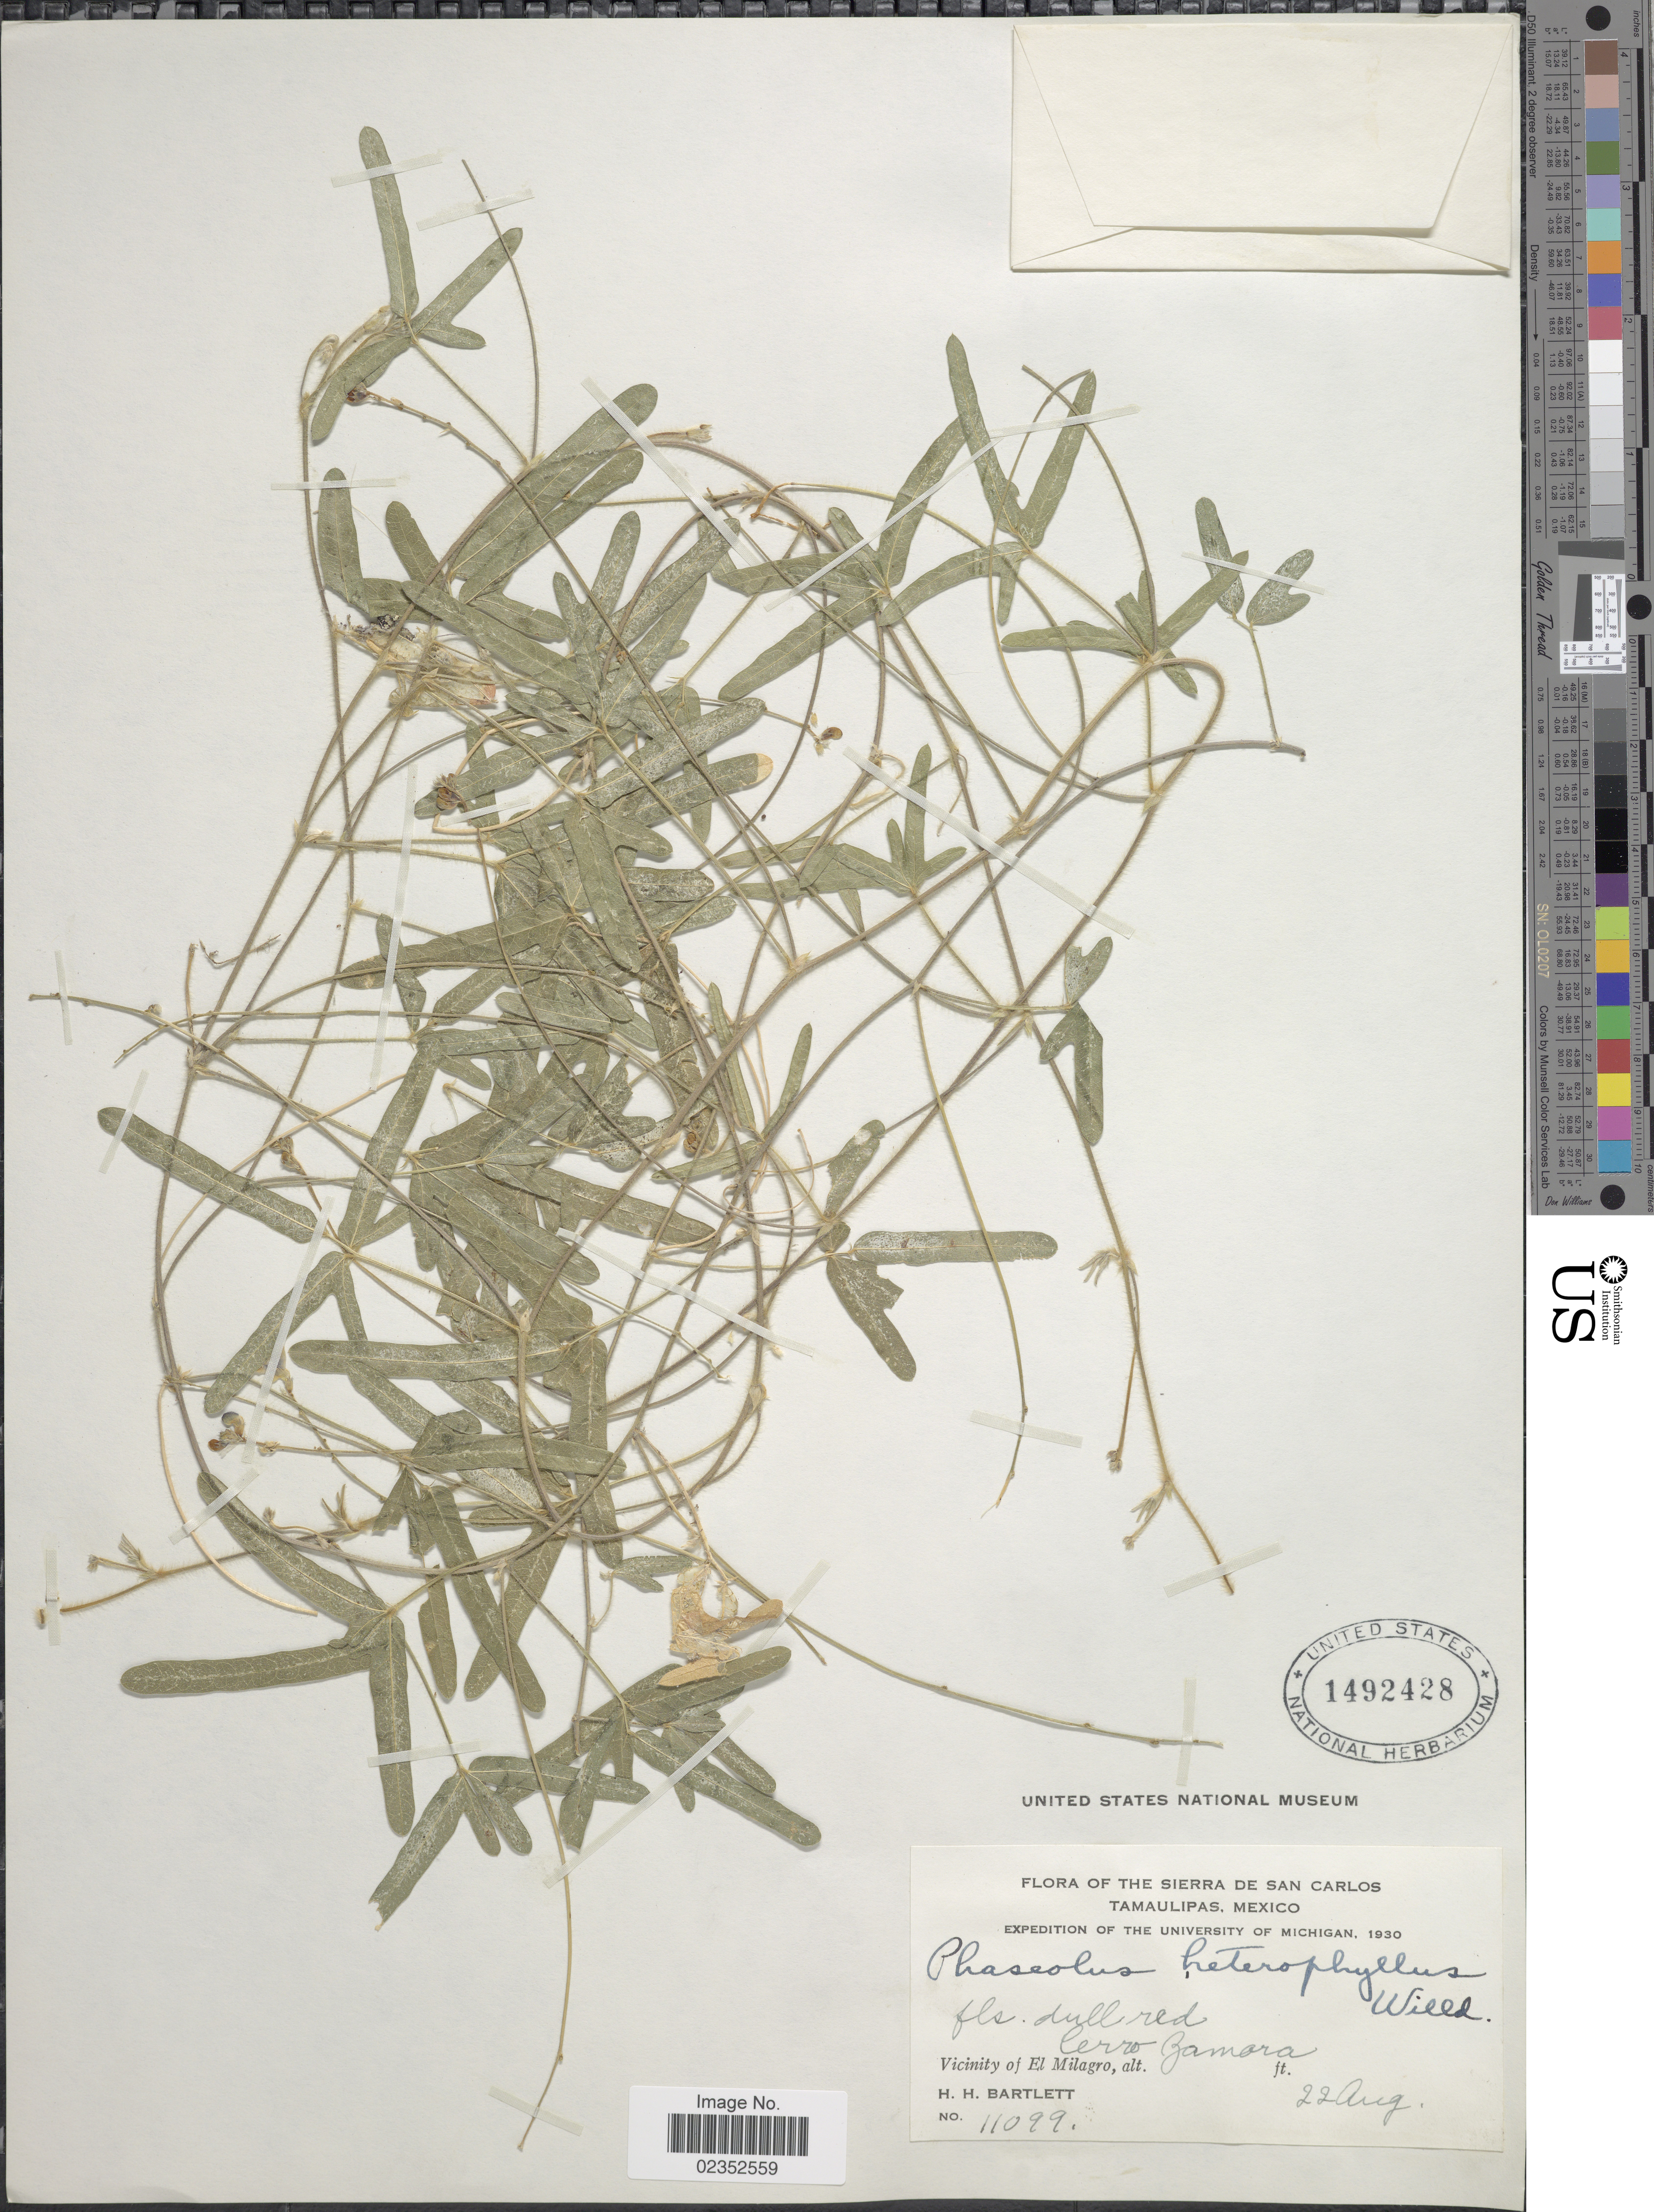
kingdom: Plantae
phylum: Tracheophyta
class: Magnoliopsida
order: Fabales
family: Fabaceae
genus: Macroptilium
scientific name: Macroptilium gibbosifolium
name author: (Ortega) A. Delgado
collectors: H. H. Bartlett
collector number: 11099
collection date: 1930-08-22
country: Mexico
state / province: Tamaulipas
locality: Sierra de San Carlos, Cerro Zamora, vicinity of El Milagro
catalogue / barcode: US 1492428